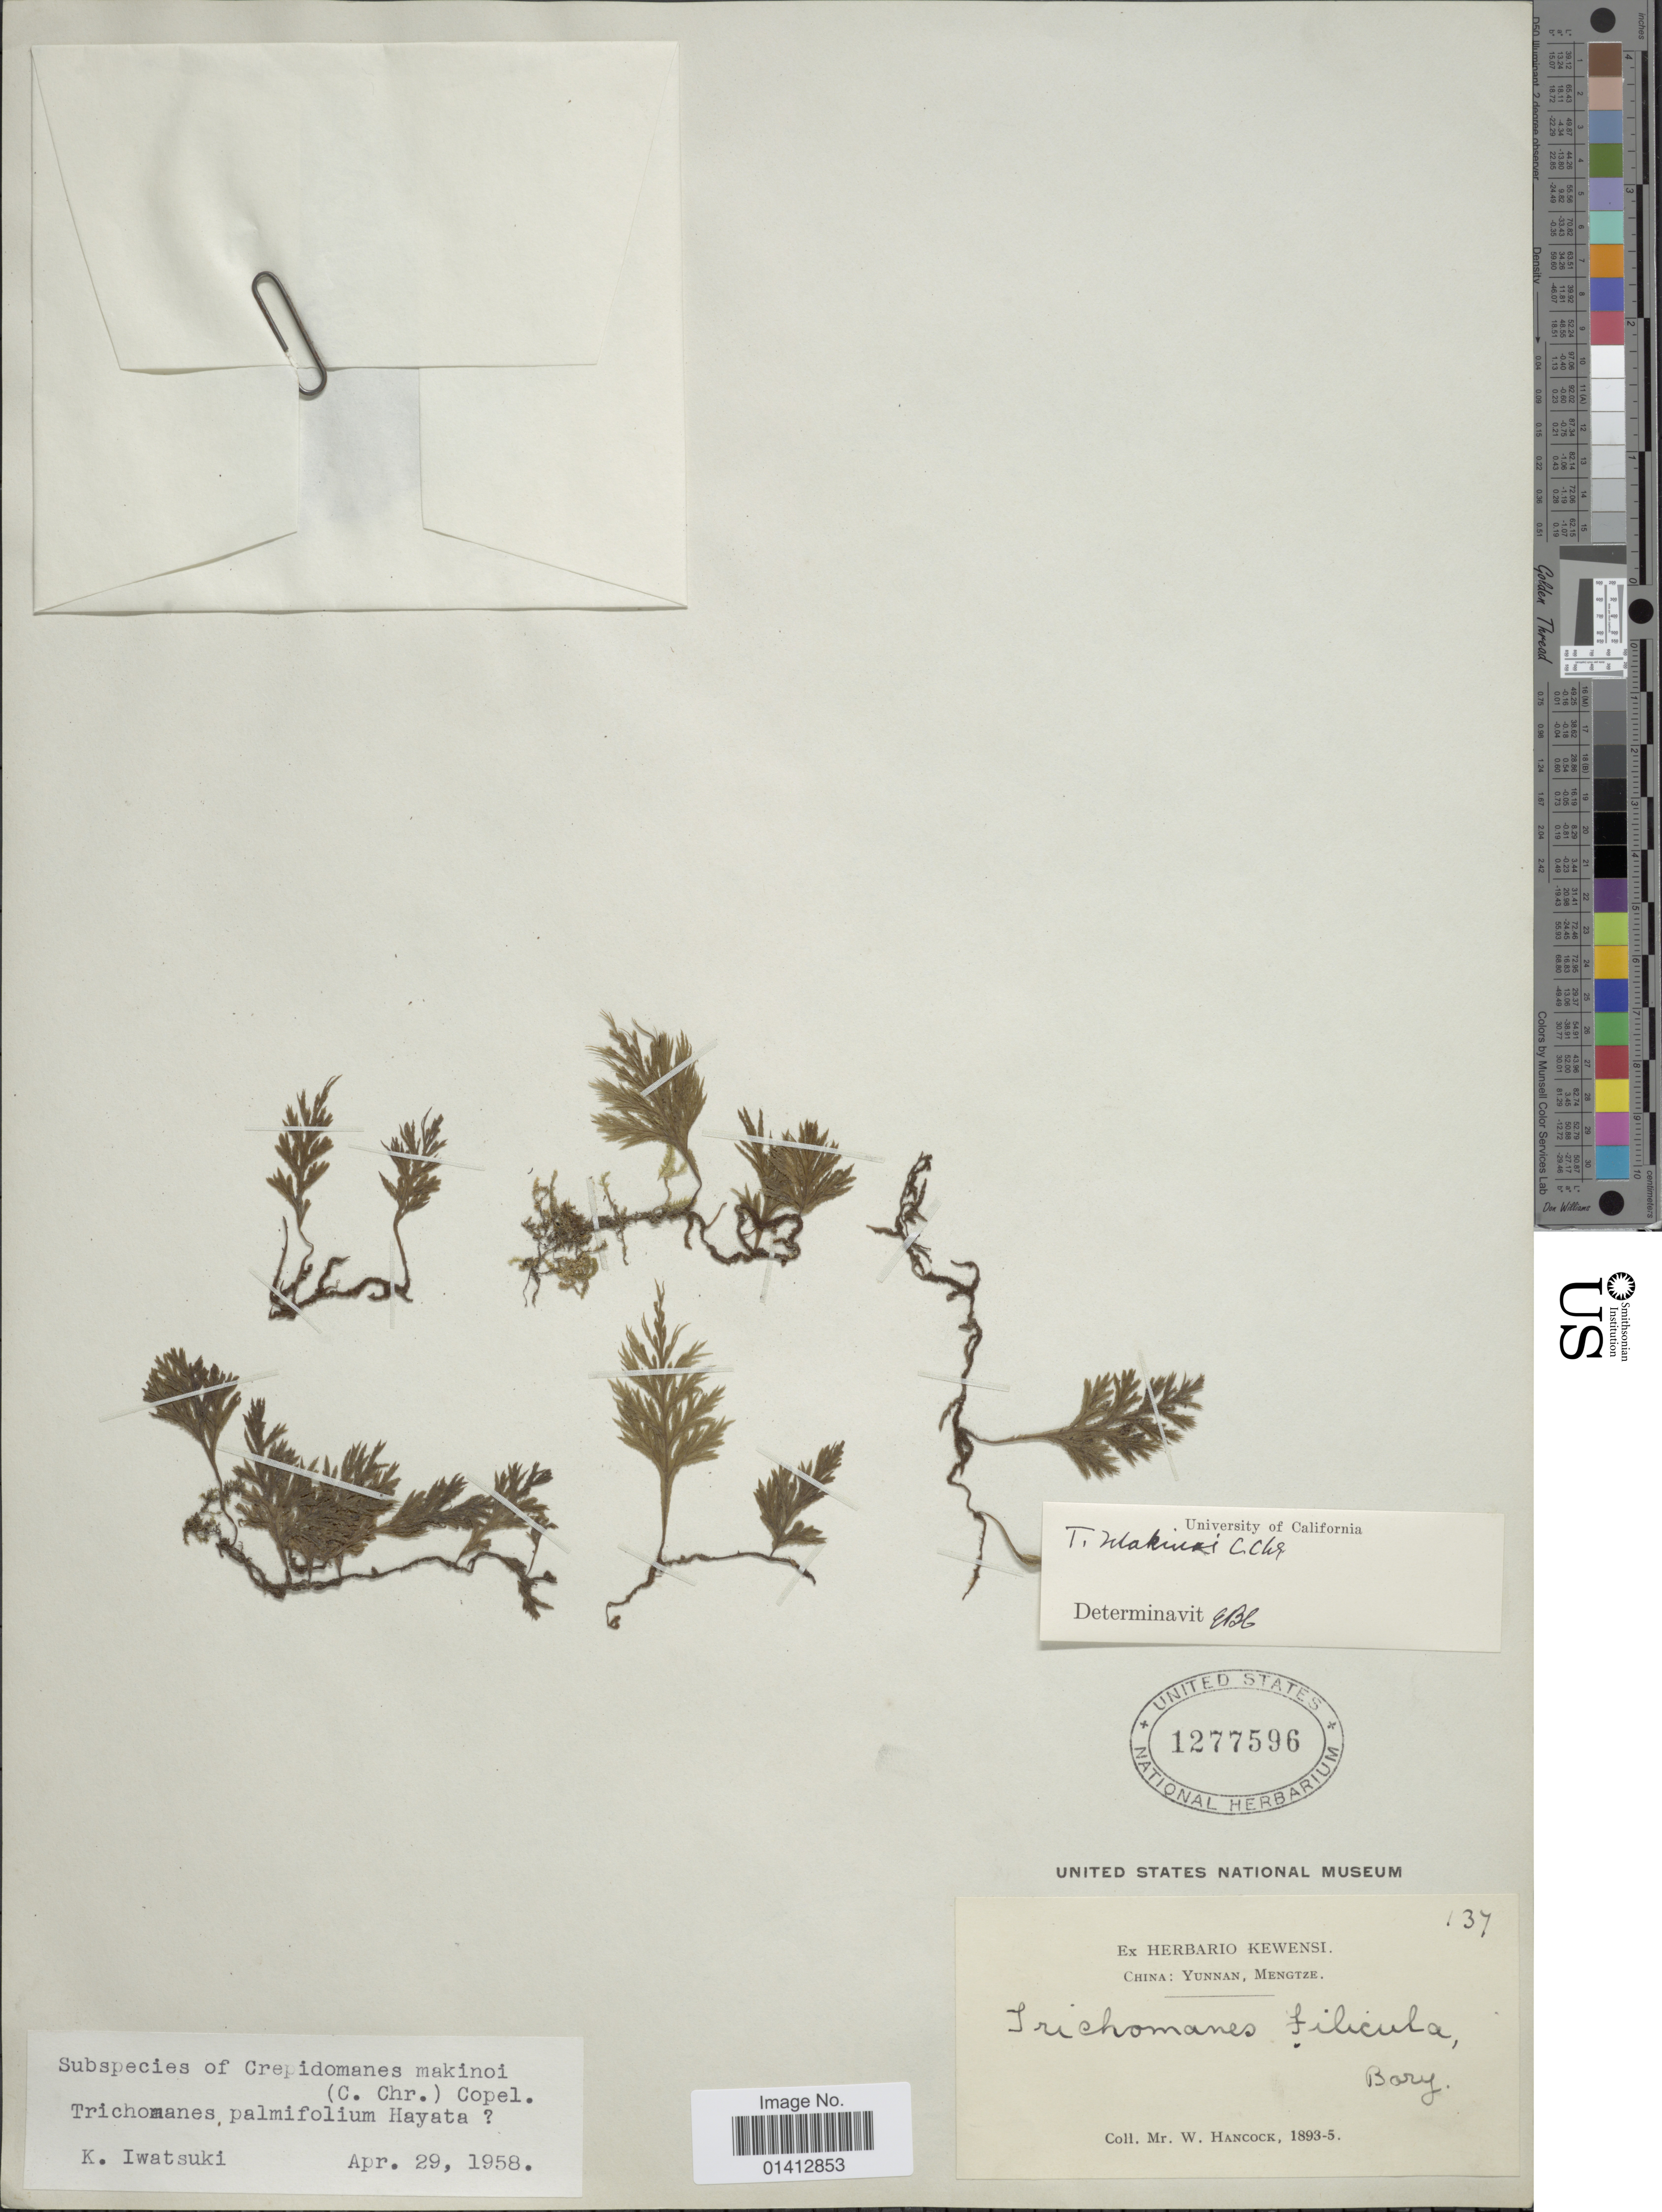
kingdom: Plantae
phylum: Tracheophyta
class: Polypodiopsida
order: Hymenophyllales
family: Hymenophyllaceae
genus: Crepidomanes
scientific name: Crepidomanes makinoi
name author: (C. Chr.) Copel.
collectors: W. Hancock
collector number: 137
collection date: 1893/1895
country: China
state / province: Yunnan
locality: Mengtze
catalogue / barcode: US 1277596